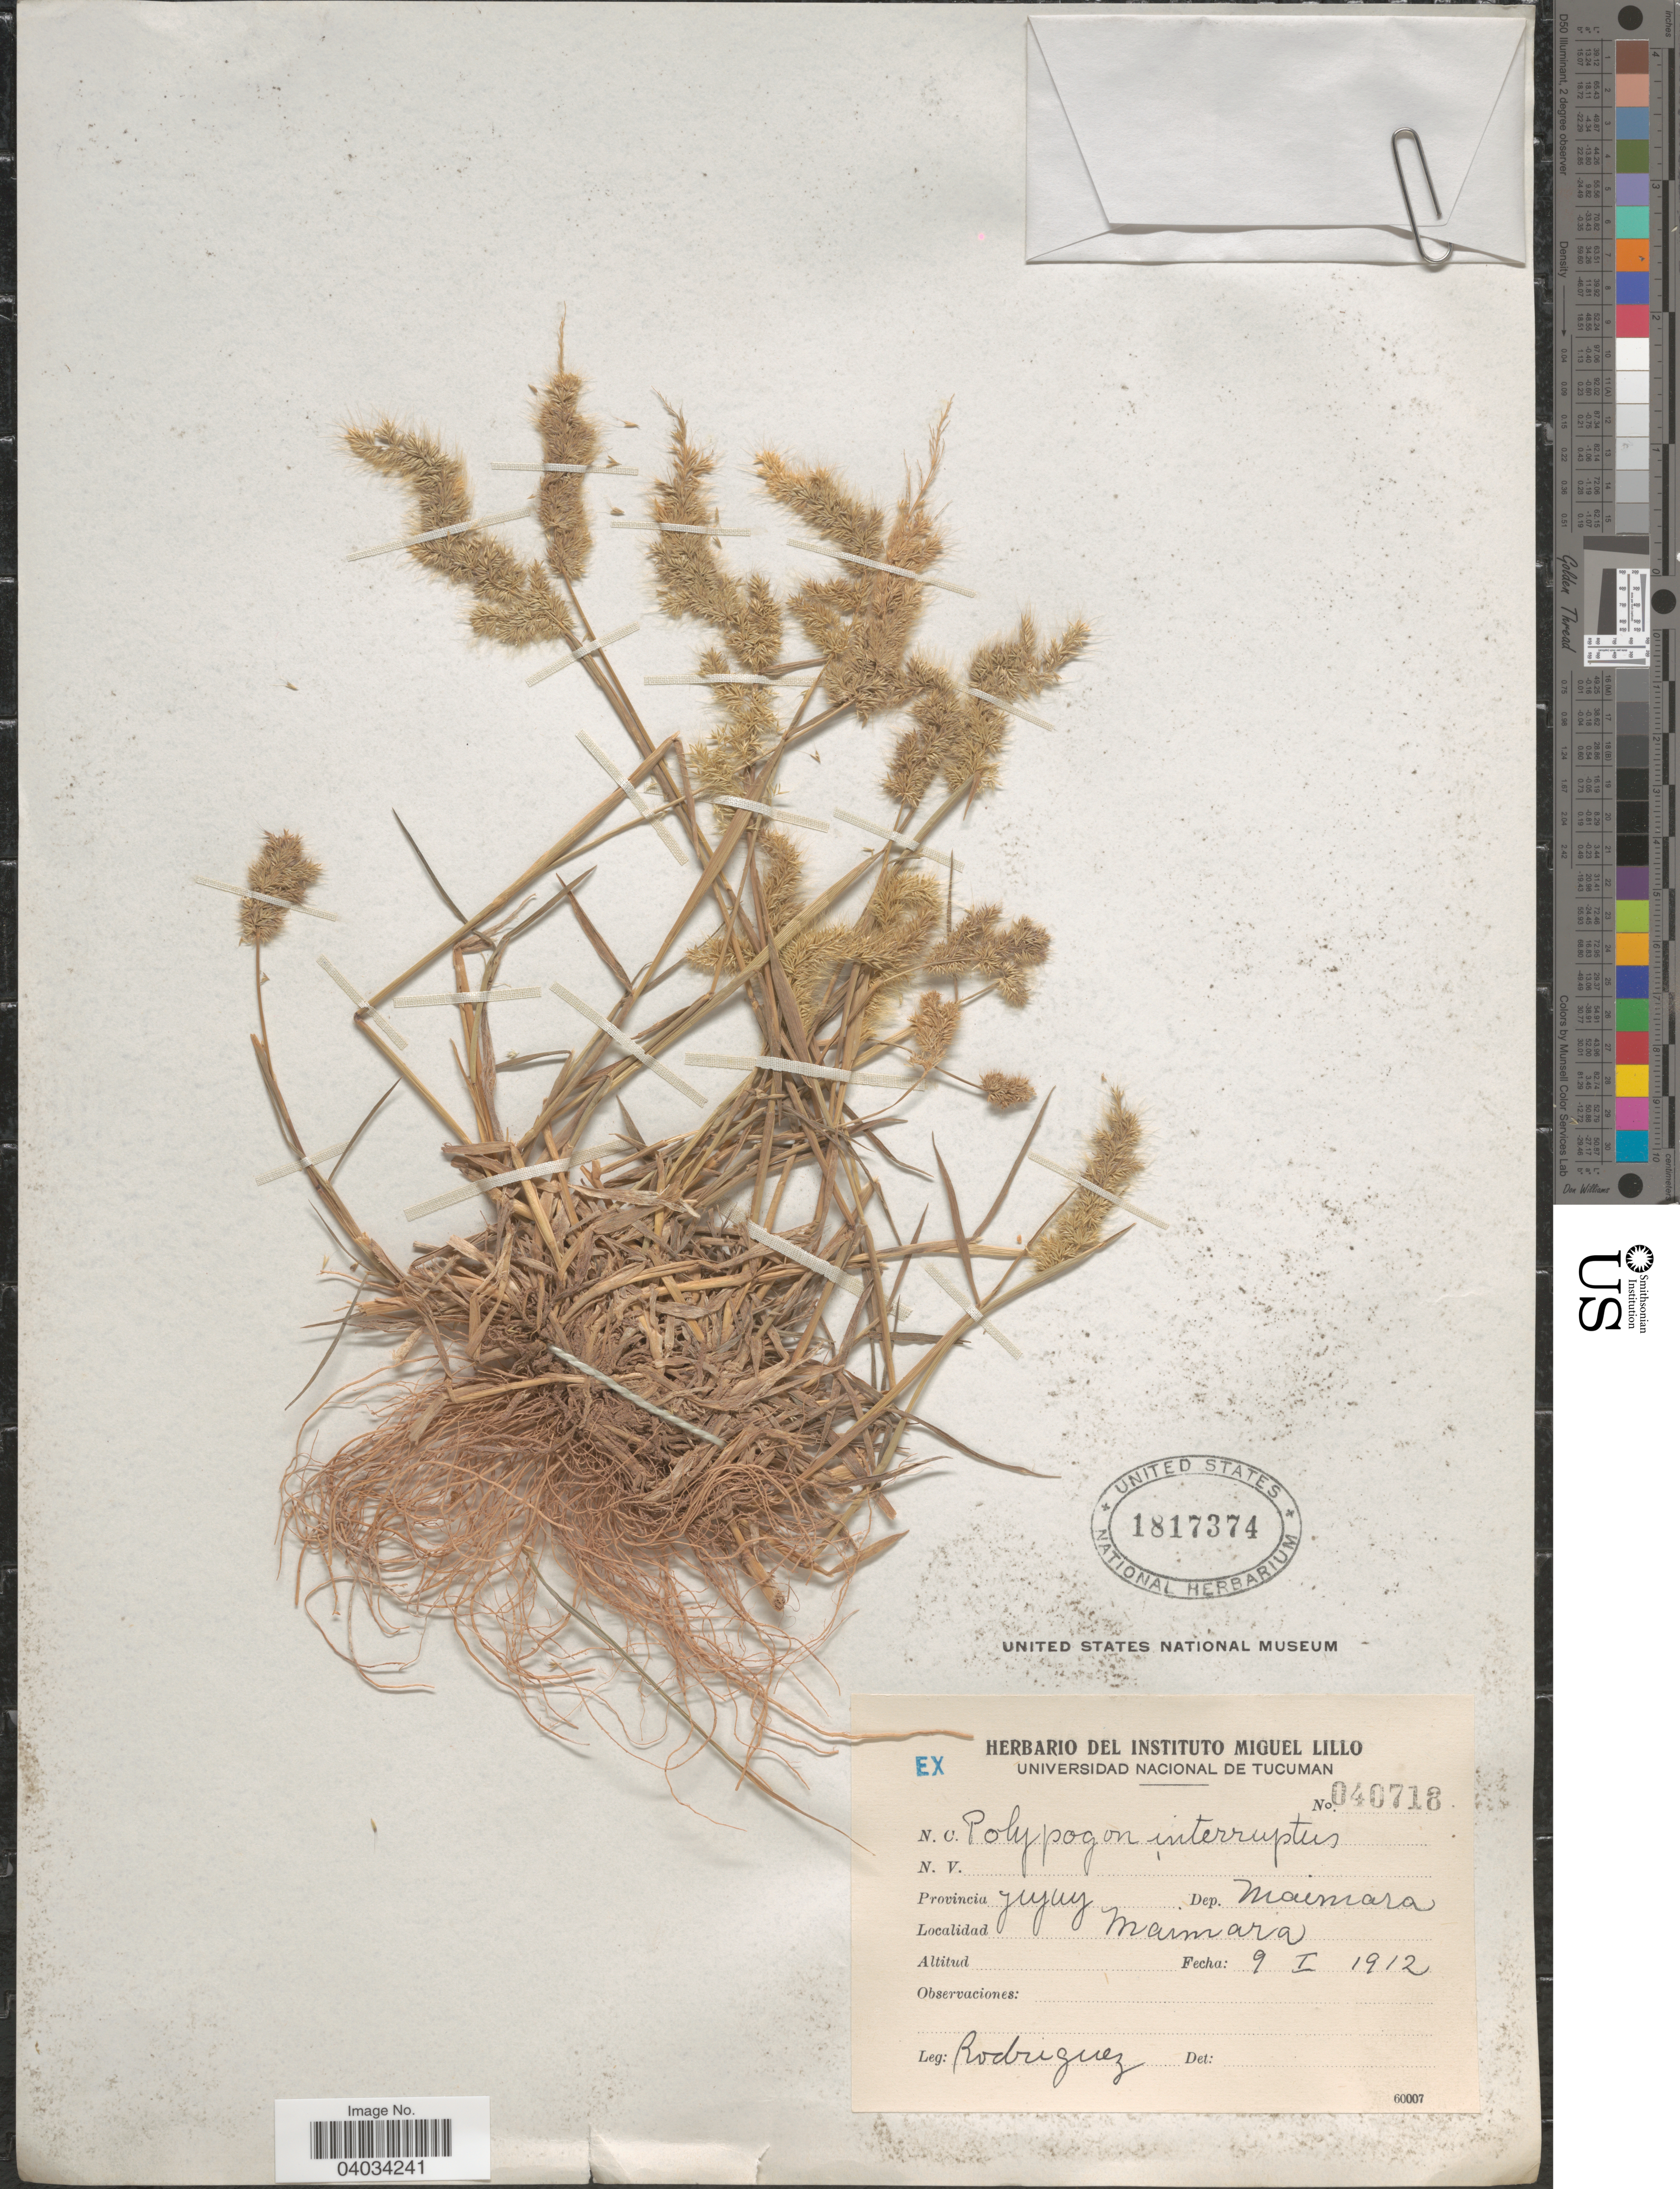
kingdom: Plantae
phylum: Tracheophyta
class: Liliopsida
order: Poales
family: Poaceae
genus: Polypogon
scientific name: Polypogon interruptus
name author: Kunth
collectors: Rodriguez, --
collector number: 040718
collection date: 1912-01-09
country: Argentina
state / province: Jujuy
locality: Dep. Maimara. Maimara.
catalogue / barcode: US 1817374